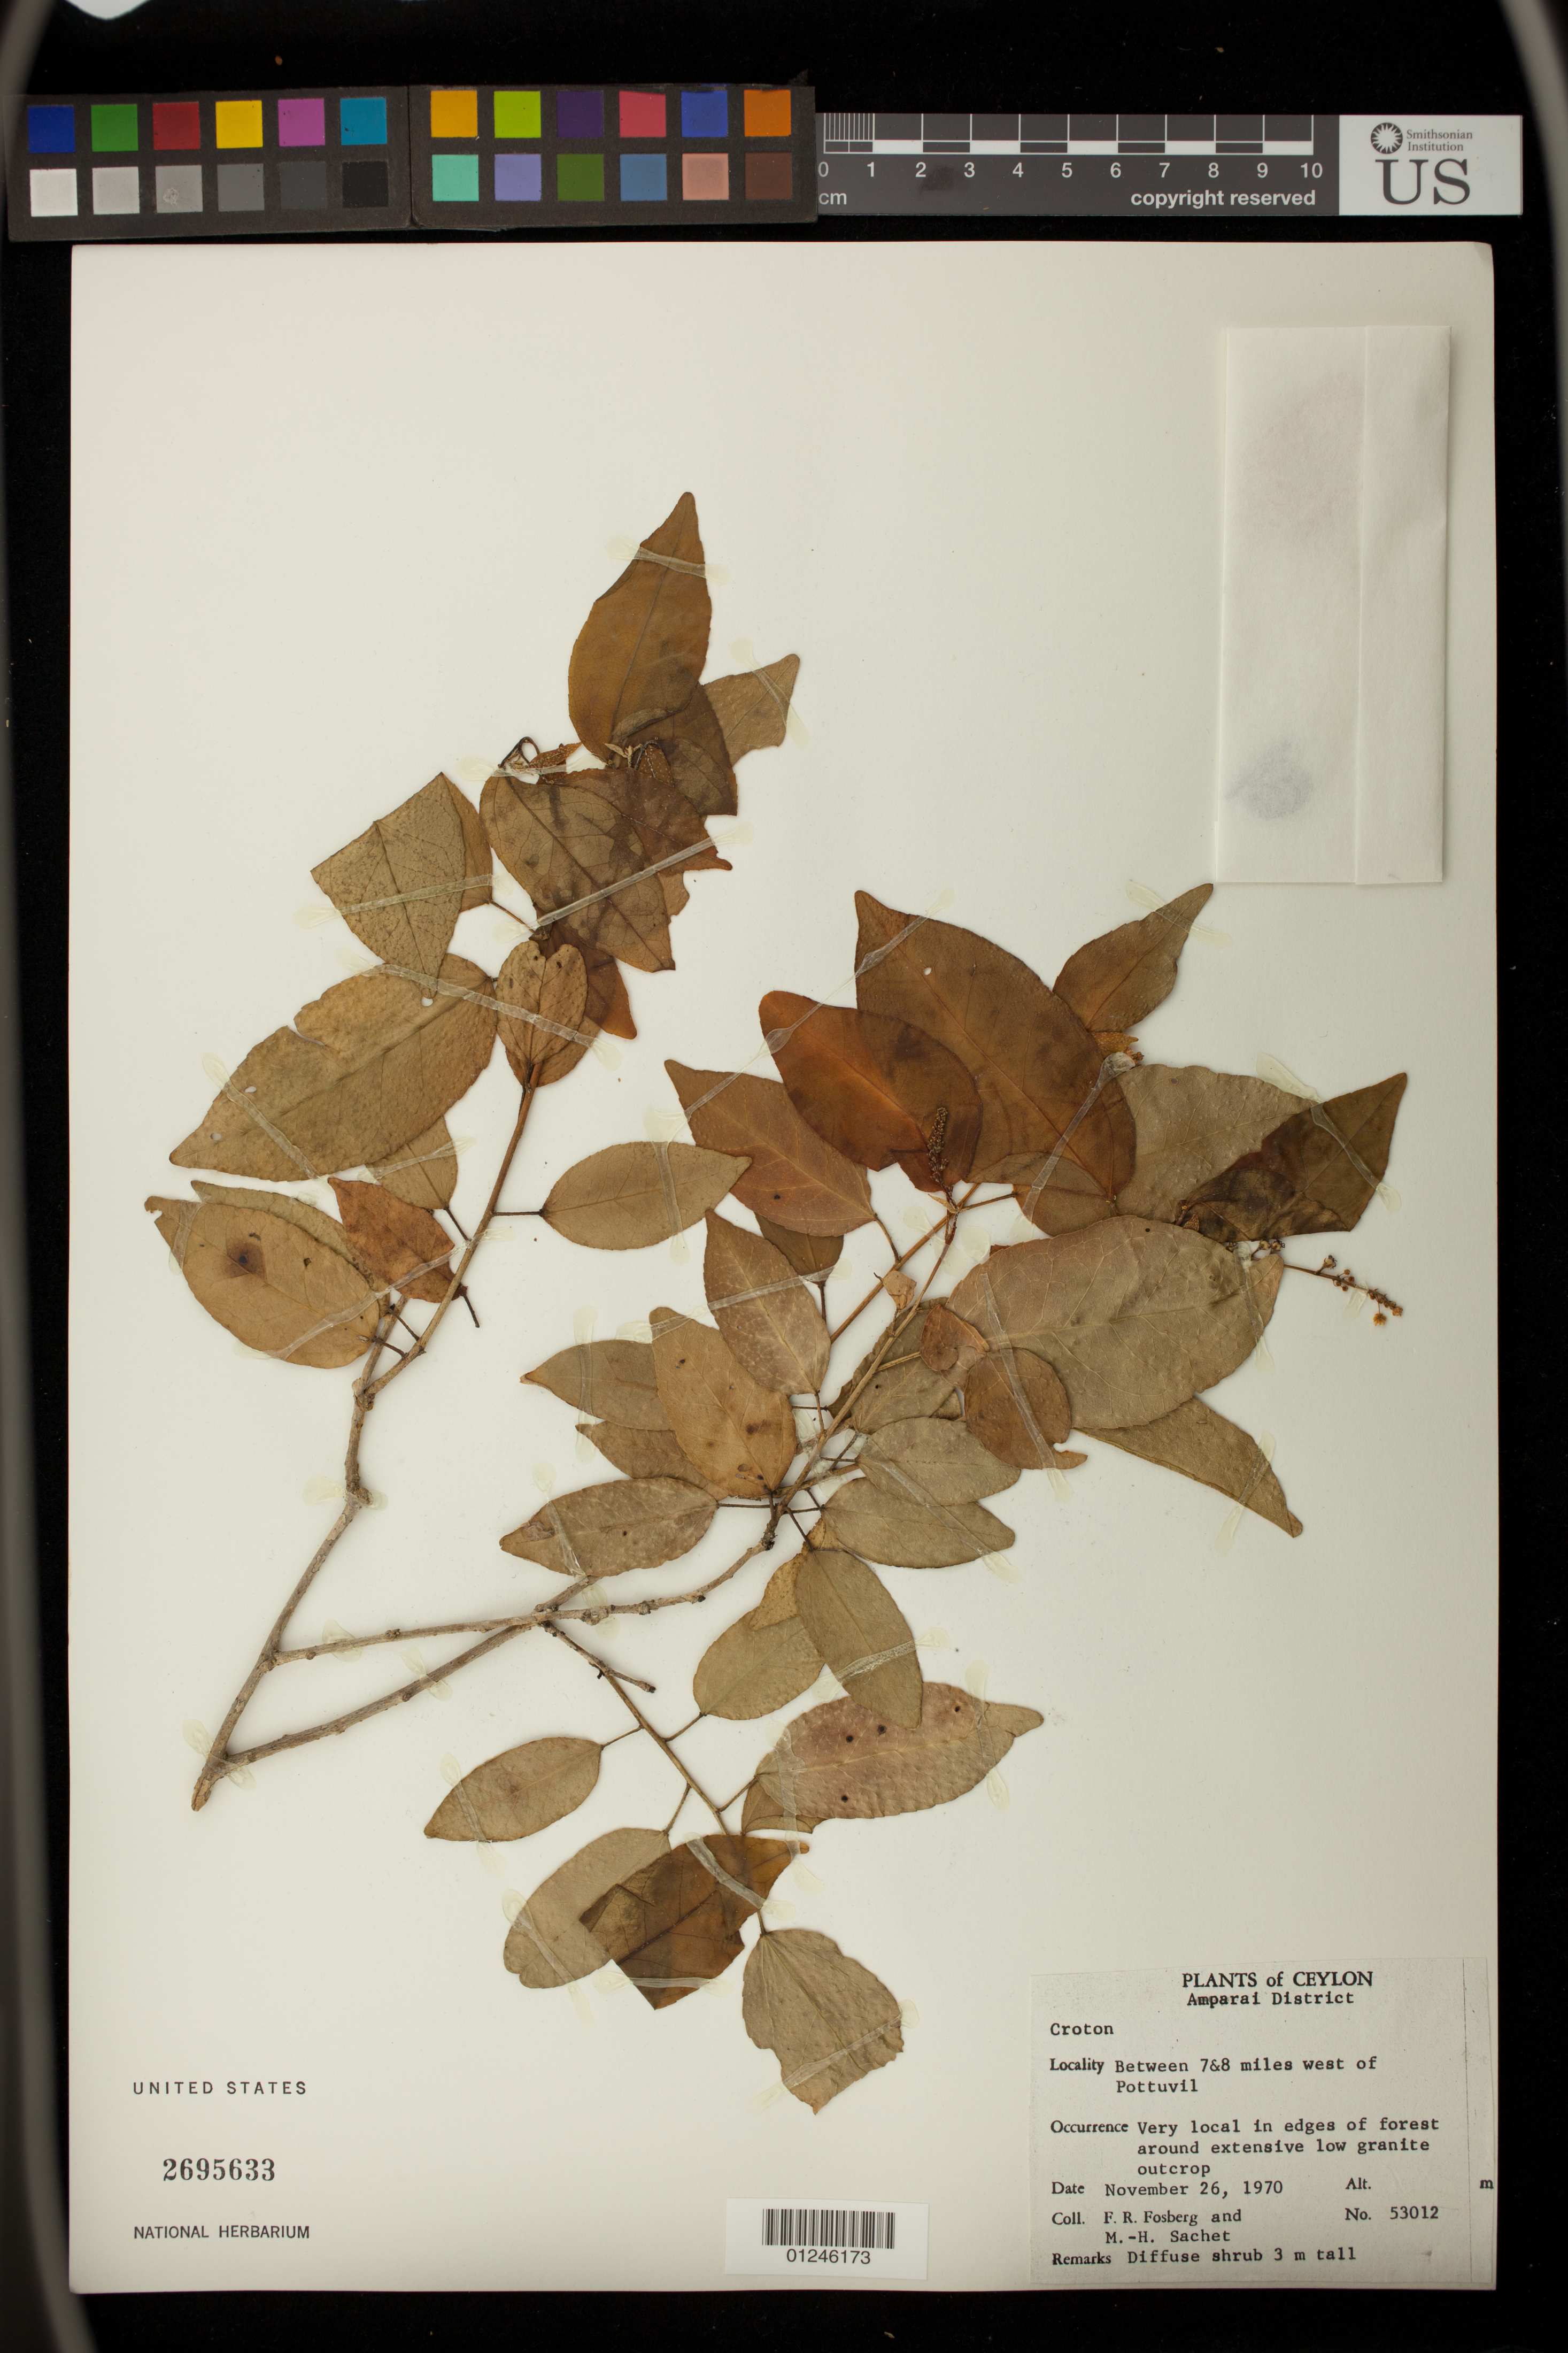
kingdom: Plantae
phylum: Tracheophyta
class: Magnoliopsida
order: Malpighiales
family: Euphorbiaceae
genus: Croton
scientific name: Croton sp.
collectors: F. R. Fosberg & M.-H. Sachet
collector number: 53012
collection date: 1970-11-26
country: Sri Lanka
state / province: Eastern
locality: Amparai District, Between 7&8 miles west of Pottuvil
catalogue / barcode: US 2695633